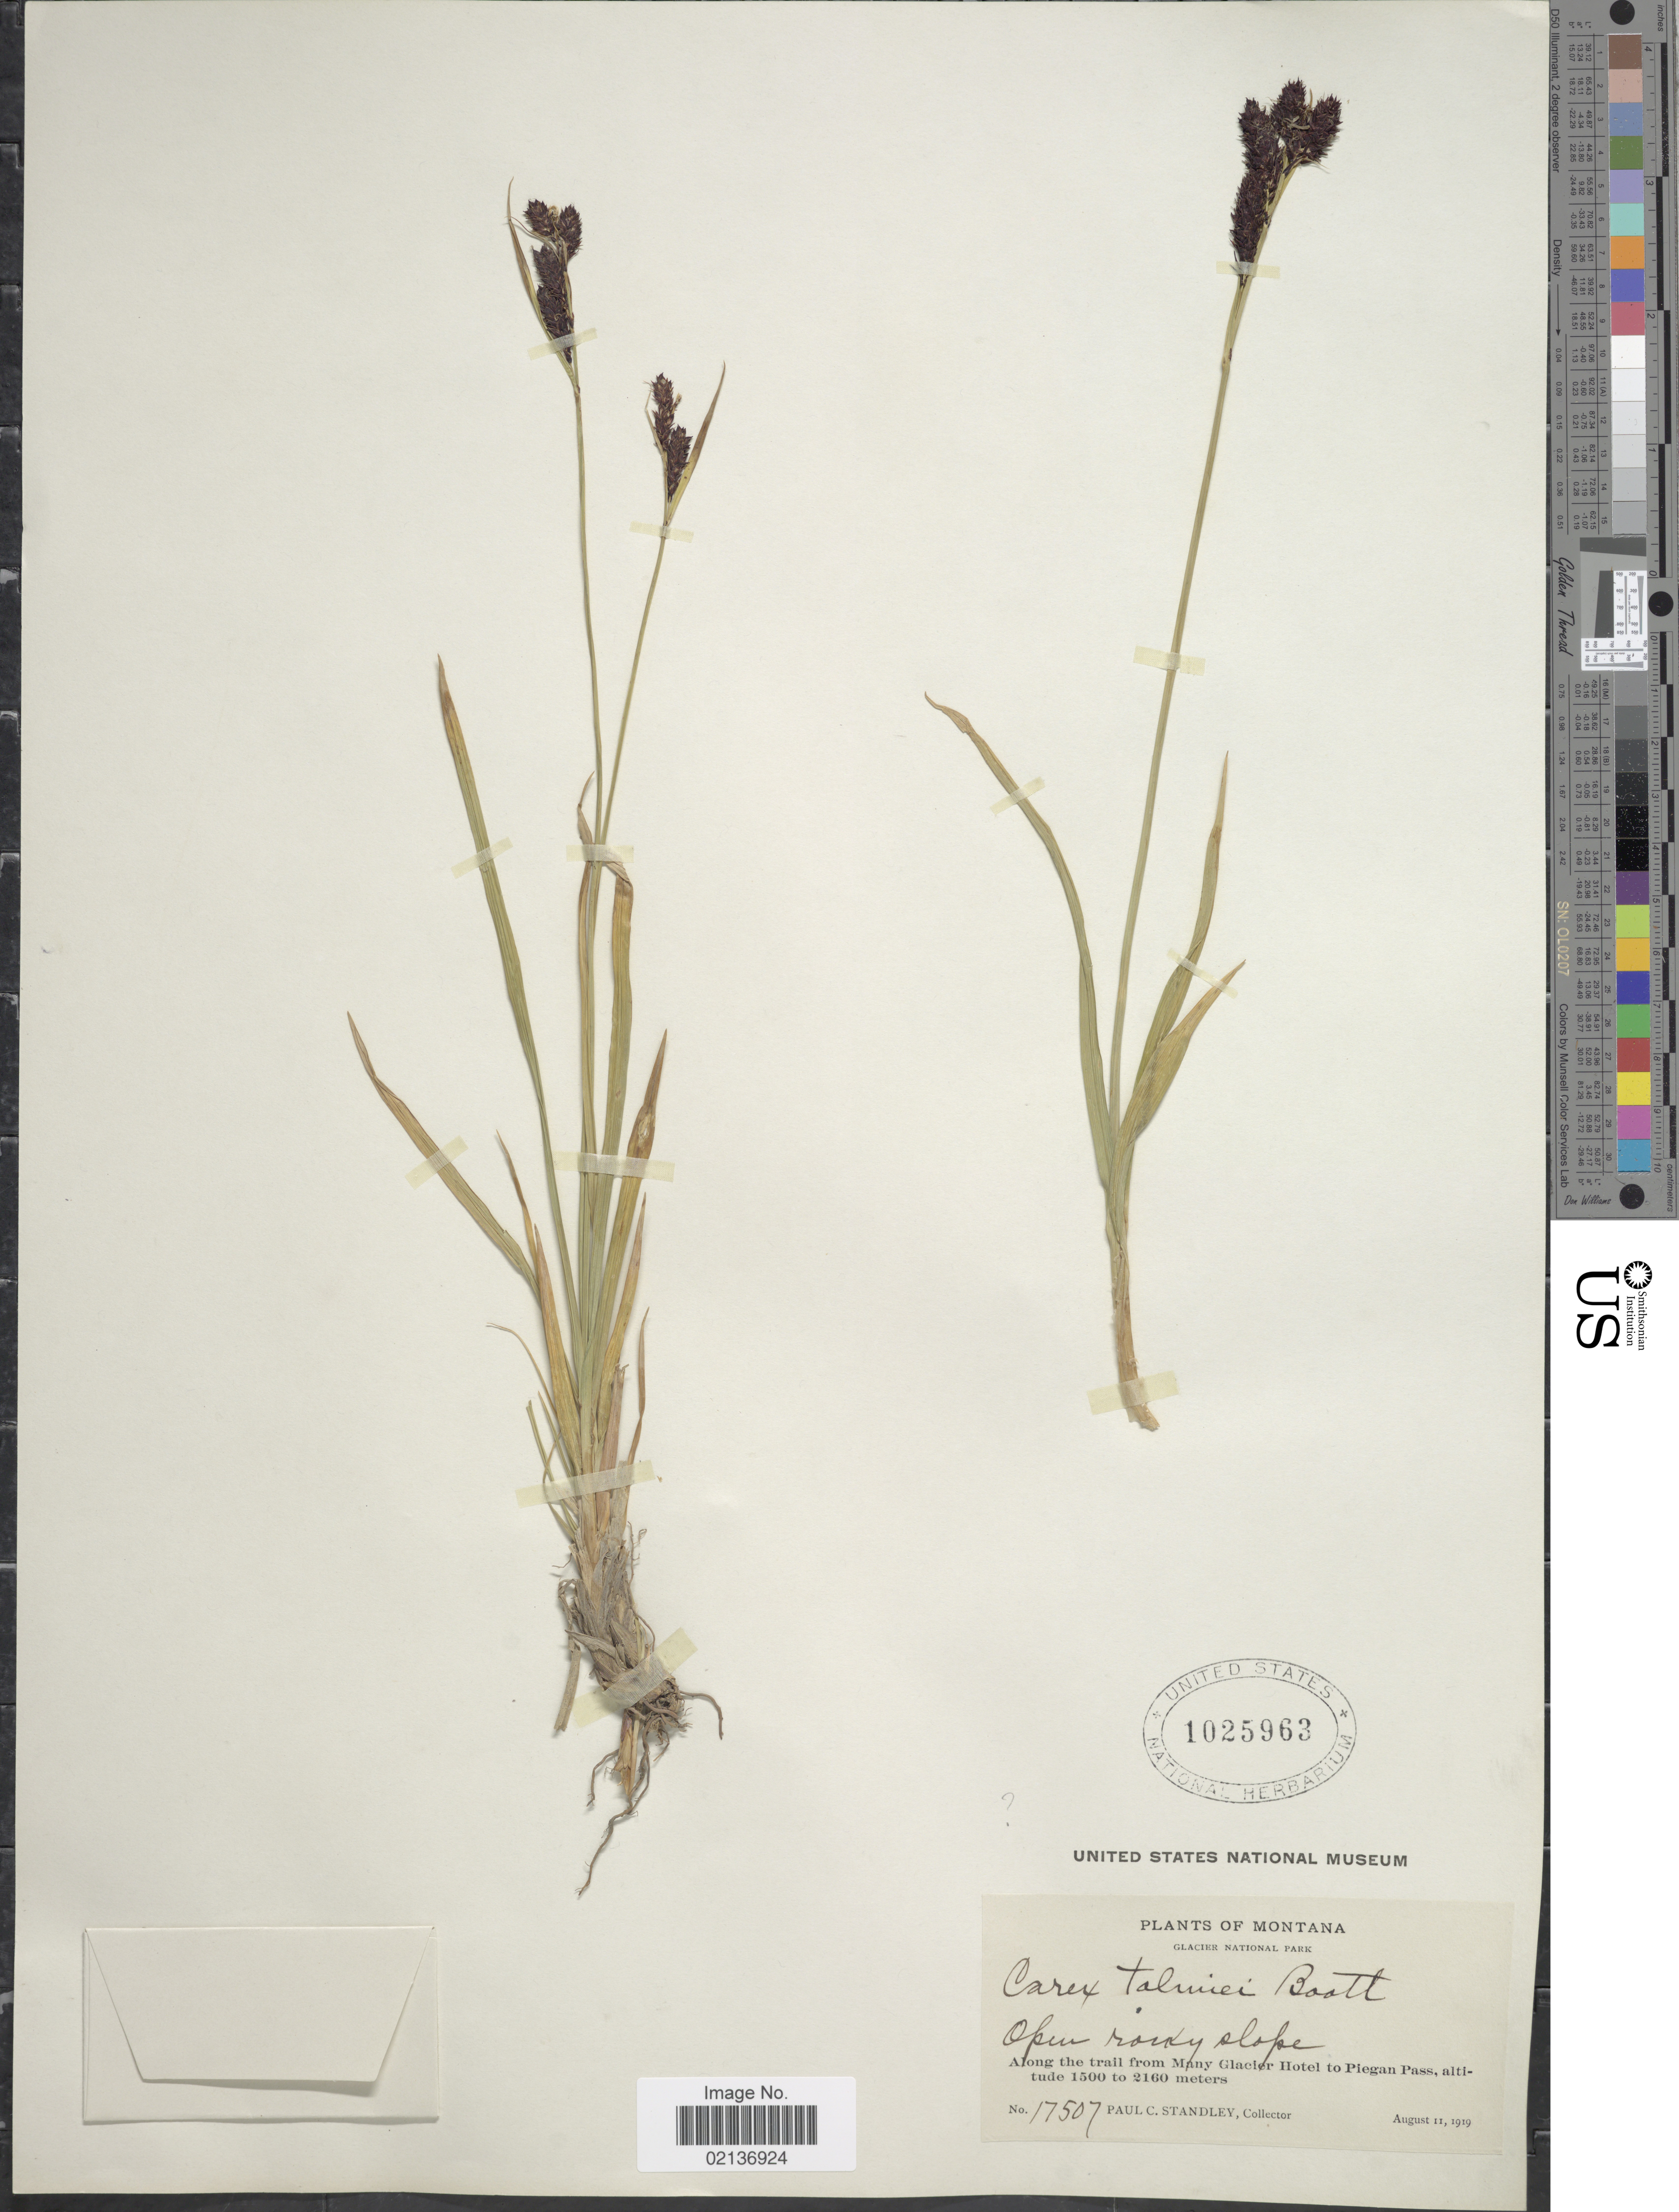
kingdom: Plantae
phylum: Tracheophyta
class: Liliopsida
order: Poales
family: Cyperaceae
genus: Carex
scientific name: Carex spectabilis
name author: Dewey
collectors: P. C. Standley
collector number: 17507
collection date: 1919-08-11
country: United States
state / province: Montana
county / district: Glacier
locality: Glacier National Park, along the trail from Many Glacier Hotel to Piegan Pass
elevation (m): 1500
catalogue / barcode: US 1025963